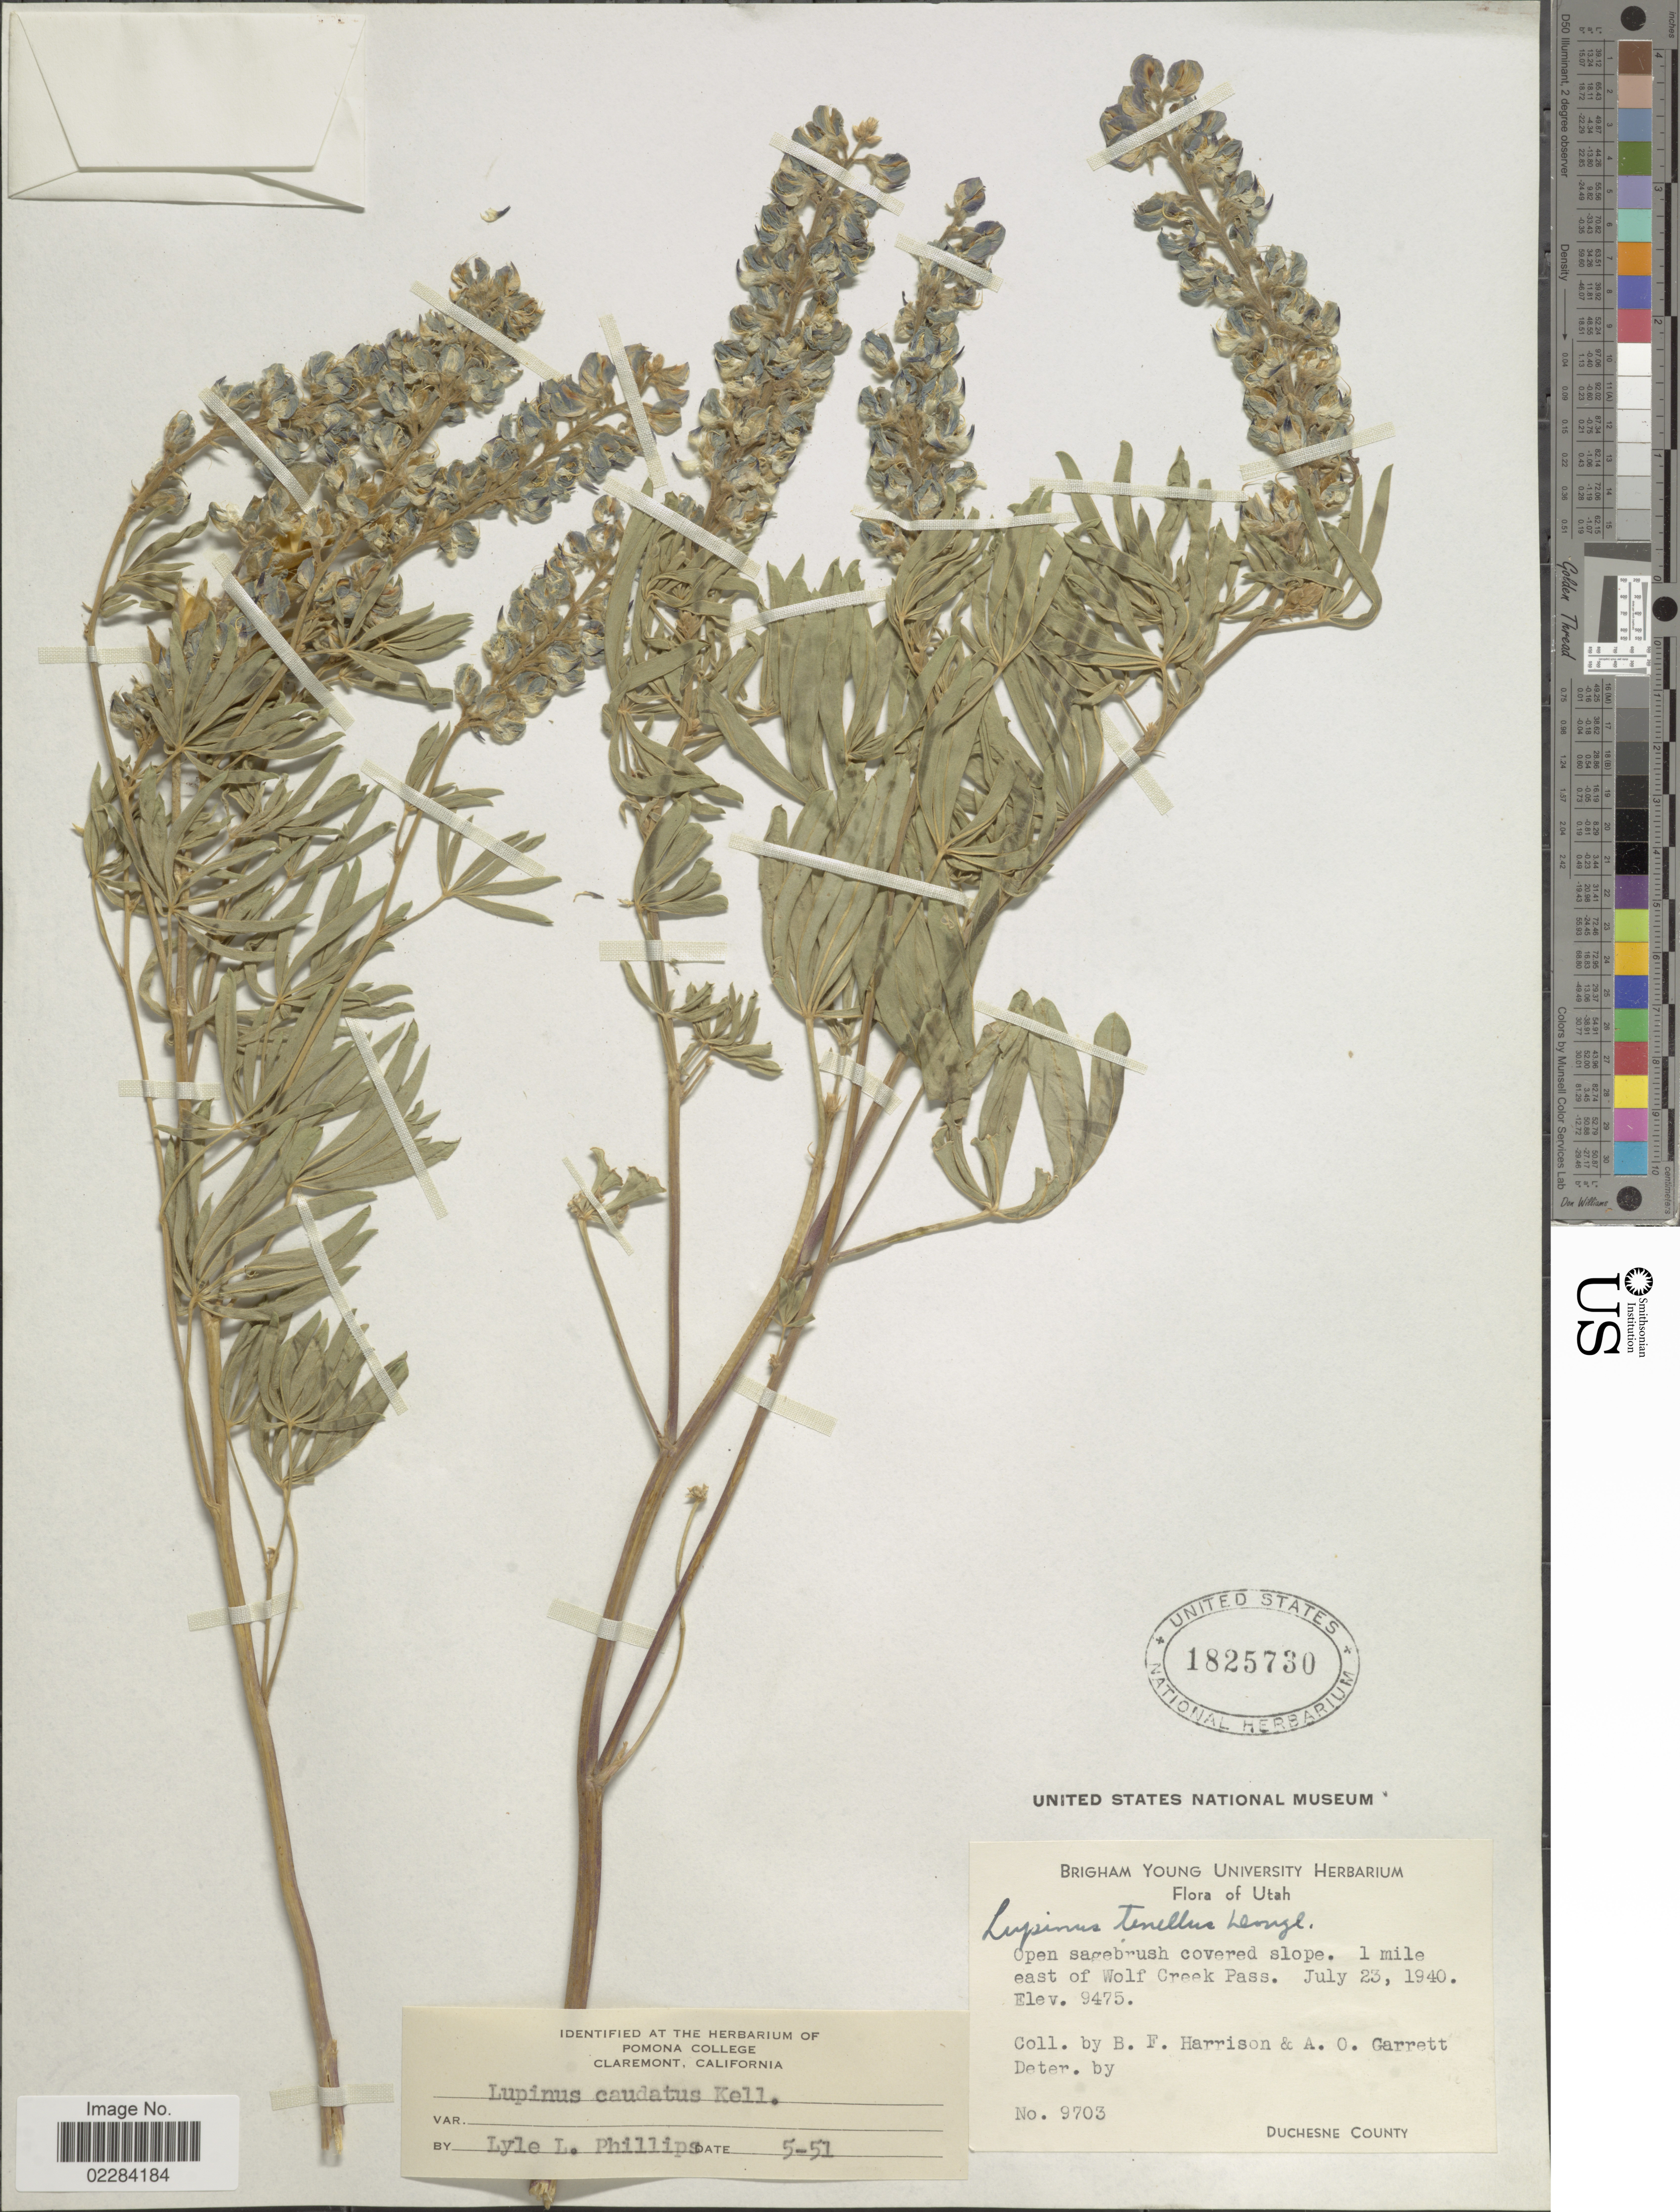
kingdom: Plantae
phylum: Tracheophyta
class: Magnoliopsida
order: Fabales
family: Fabaceae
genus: Lupinus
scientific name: Lupinus caudatus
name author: Kellogg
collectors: B. F. Harrison & A. O. Garrett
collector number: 9703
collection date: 1940-07-23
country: United States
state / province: Utah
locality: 1 mile east of Wolf Creek Pass. Duchesne County.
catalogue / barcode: US 1825730